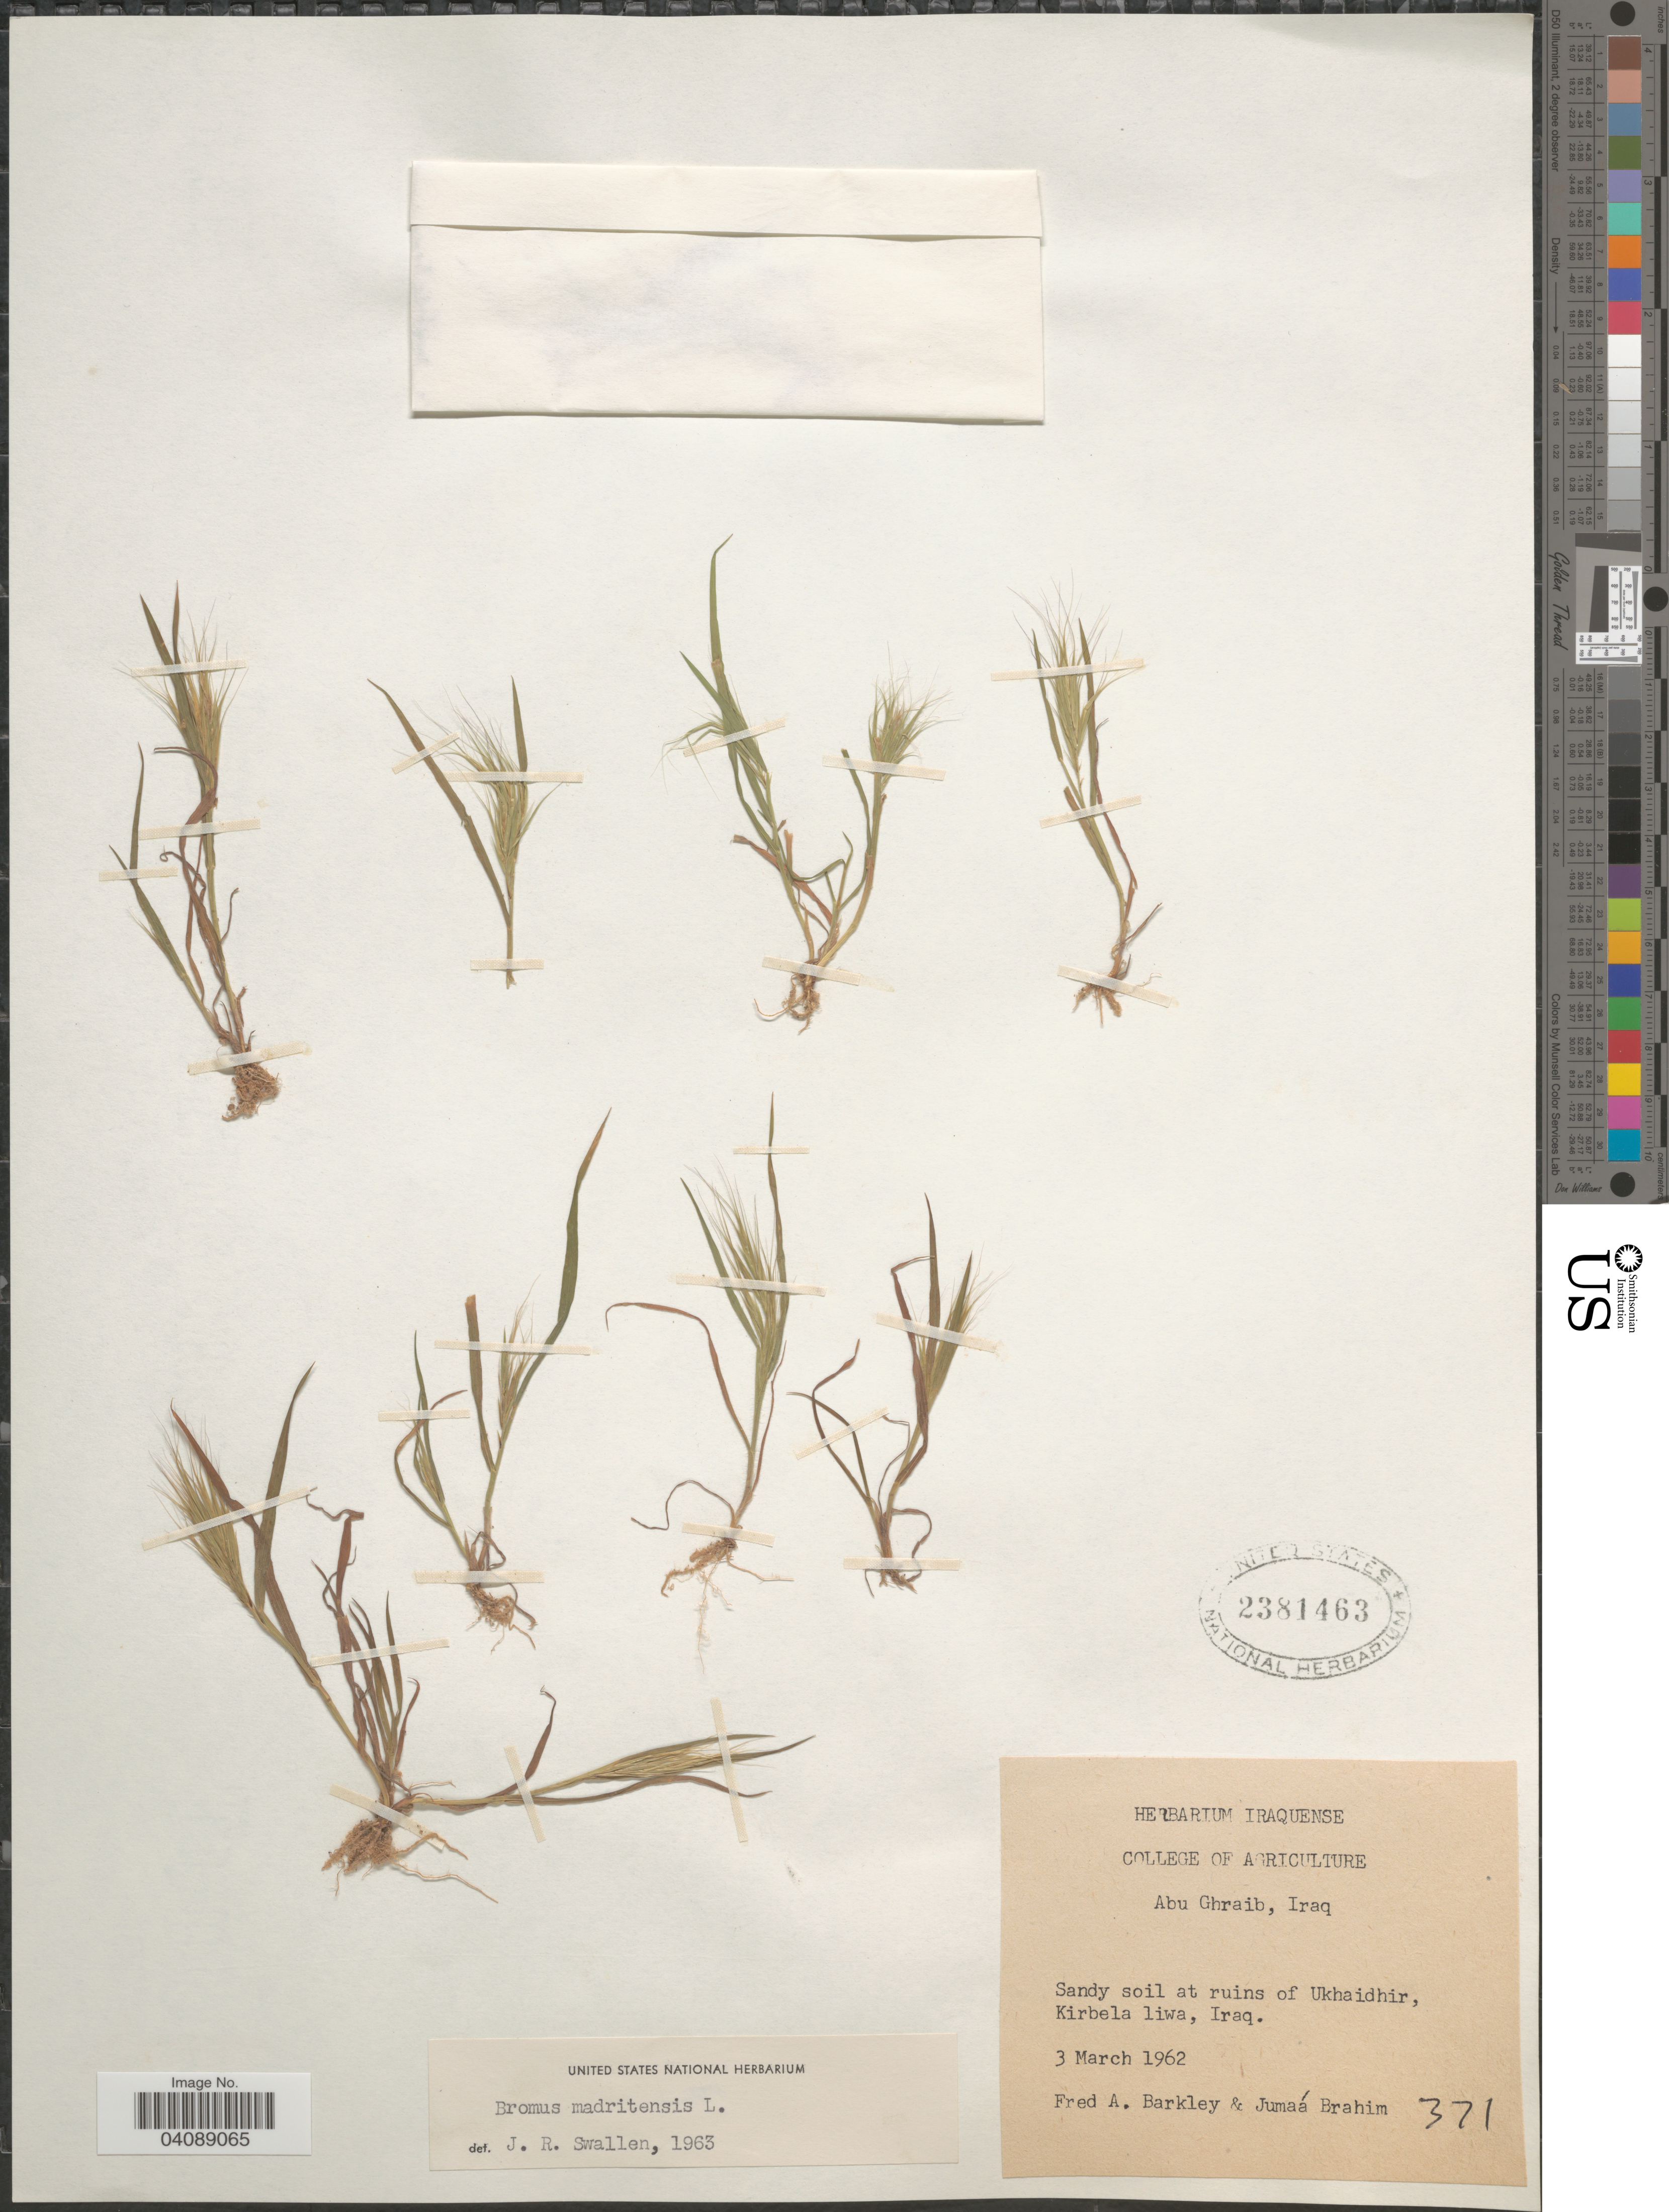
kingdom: Plantae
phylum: Tracheophyta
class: Liliopsida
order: Poales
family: Poaceae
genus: Bromus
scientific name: Bromus madritensis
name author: L.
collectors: F. A. Barkley & Brahim M., J.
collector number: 371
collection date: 1962-03-03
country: Iraq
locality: Abu Ghraib. Sandy soil at ruins of Ukhaidhir, Kirbela liwa.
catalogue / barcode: US 2381463